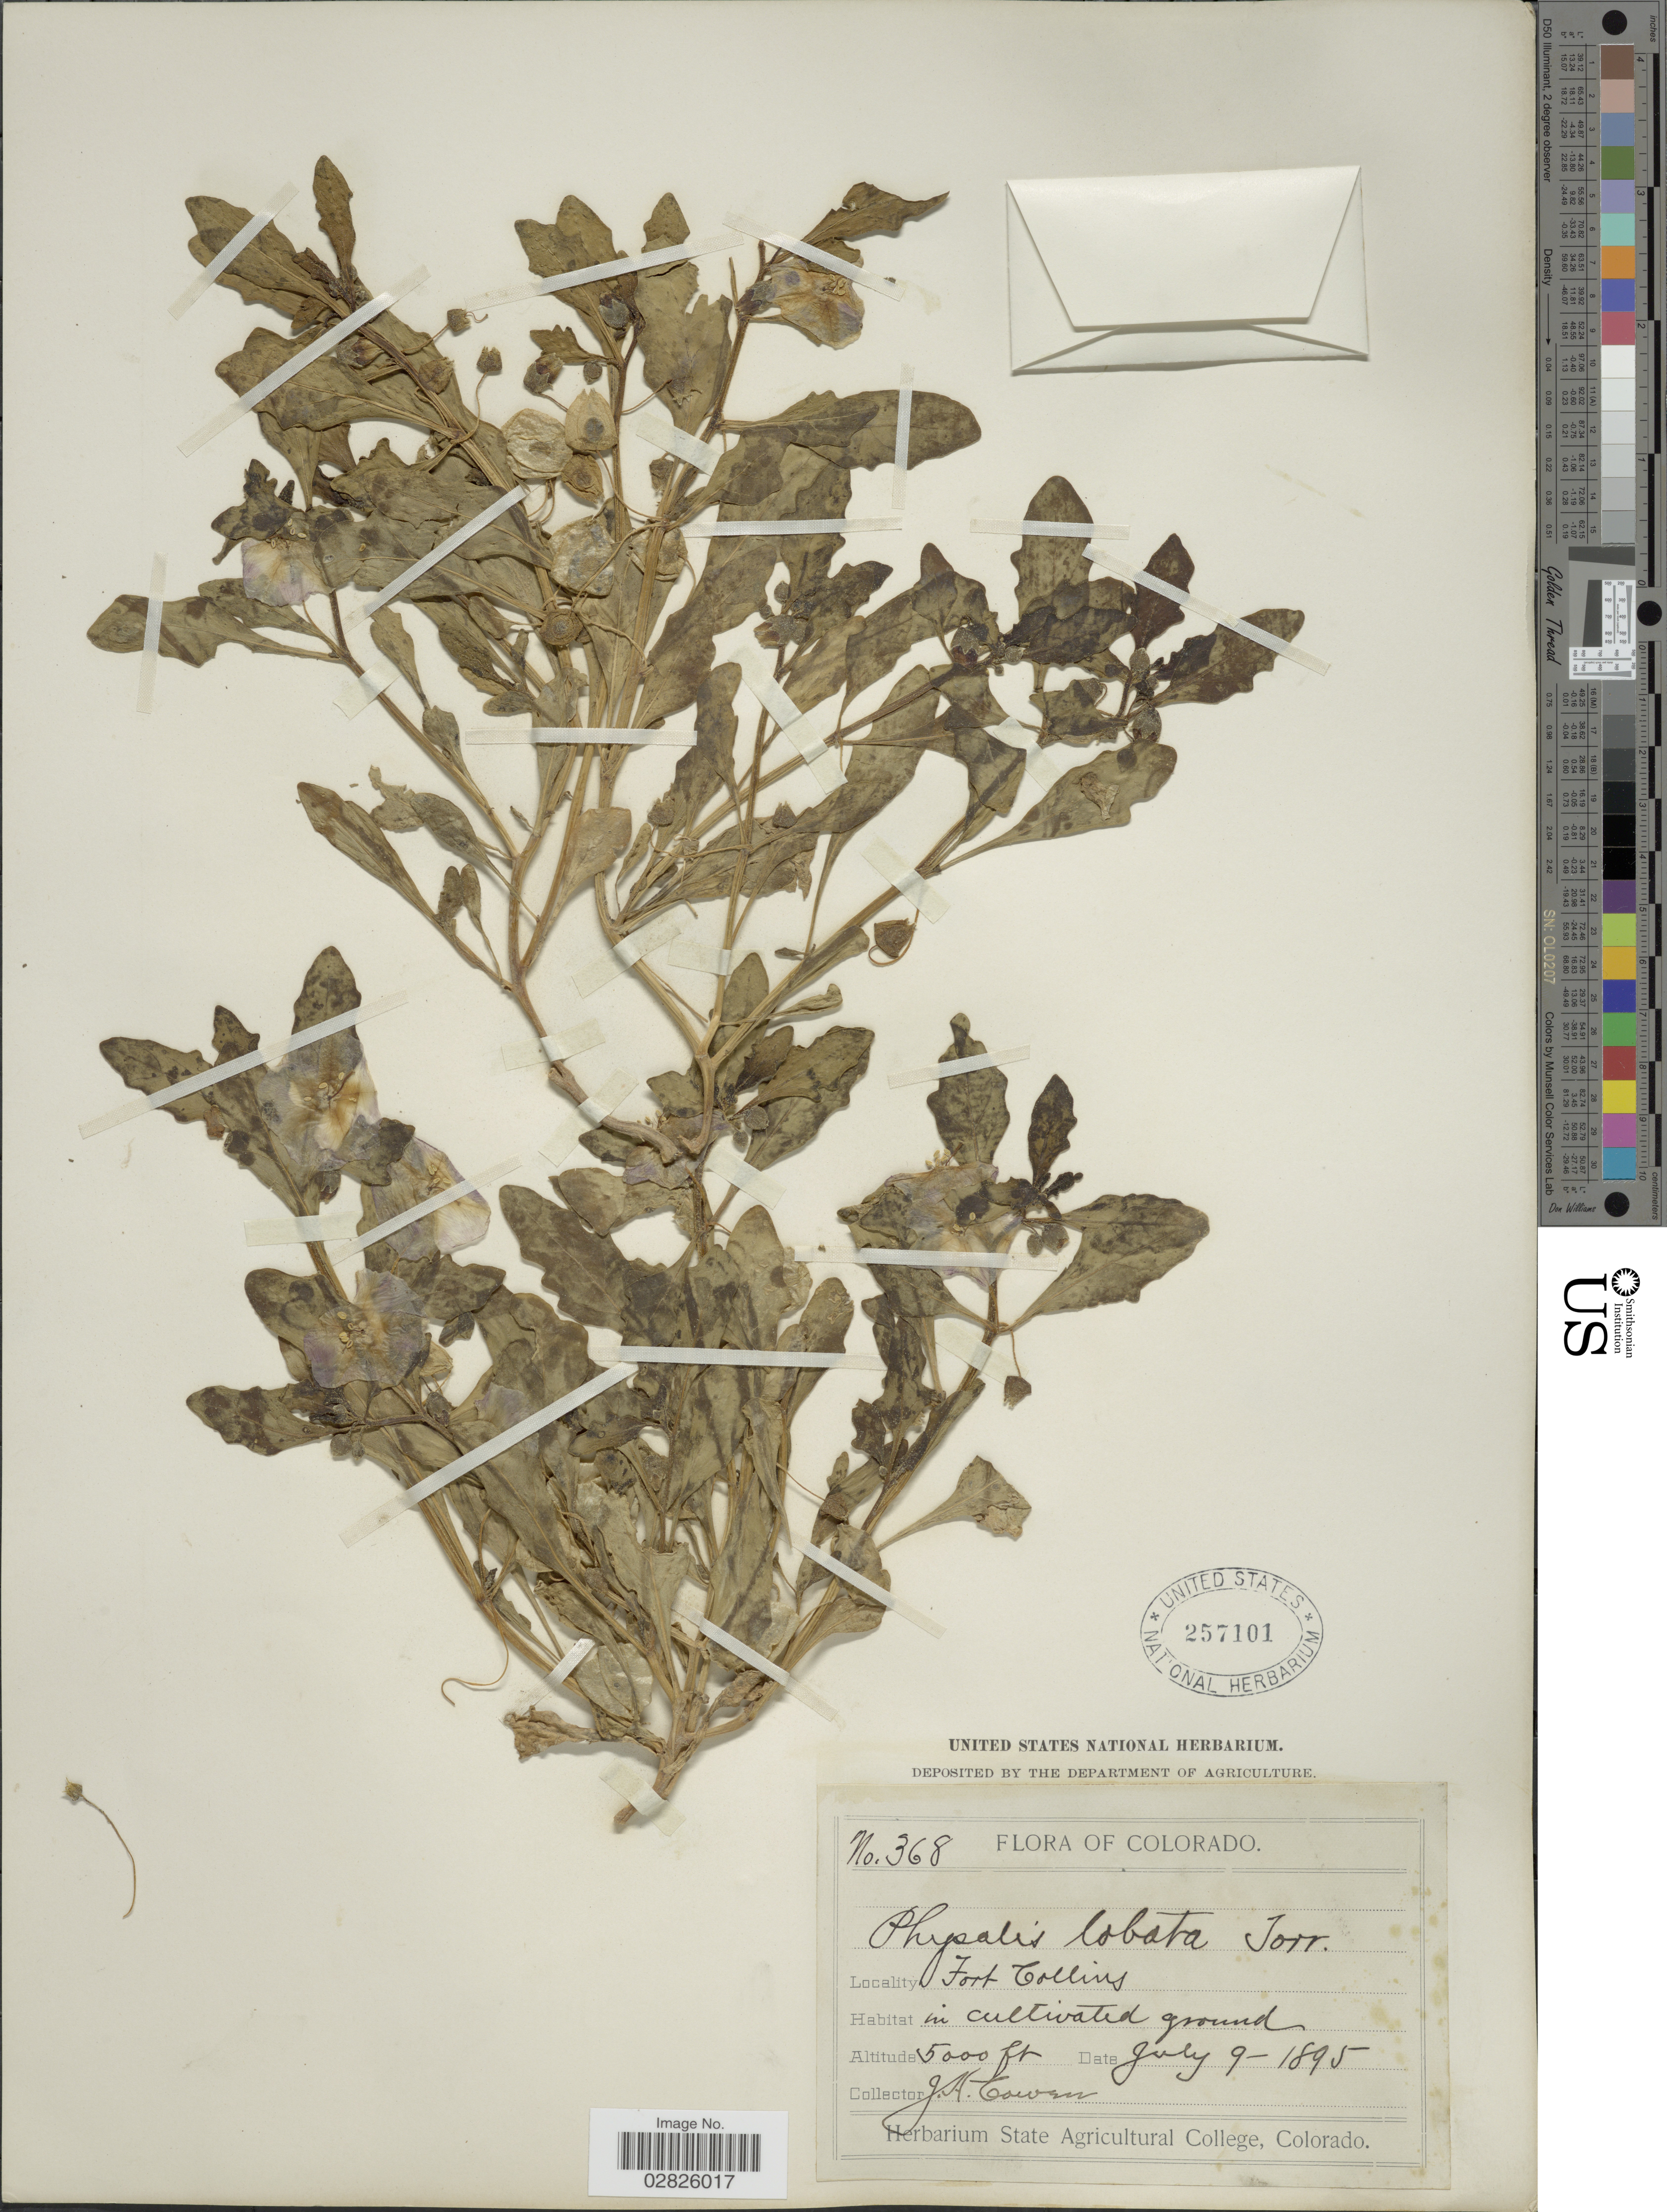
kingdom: Plantae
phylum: Tracheophyta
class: Magnoliopsida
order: Solanales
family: Solanaceae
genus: Quincula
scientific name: Quincula lobata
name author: (Torr.) Raf.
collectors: J. H. Cowen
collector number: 368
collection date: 1895-07-09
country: United States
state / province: Colorado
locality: Fort Collins.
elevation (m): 1524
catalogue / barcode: US 257101